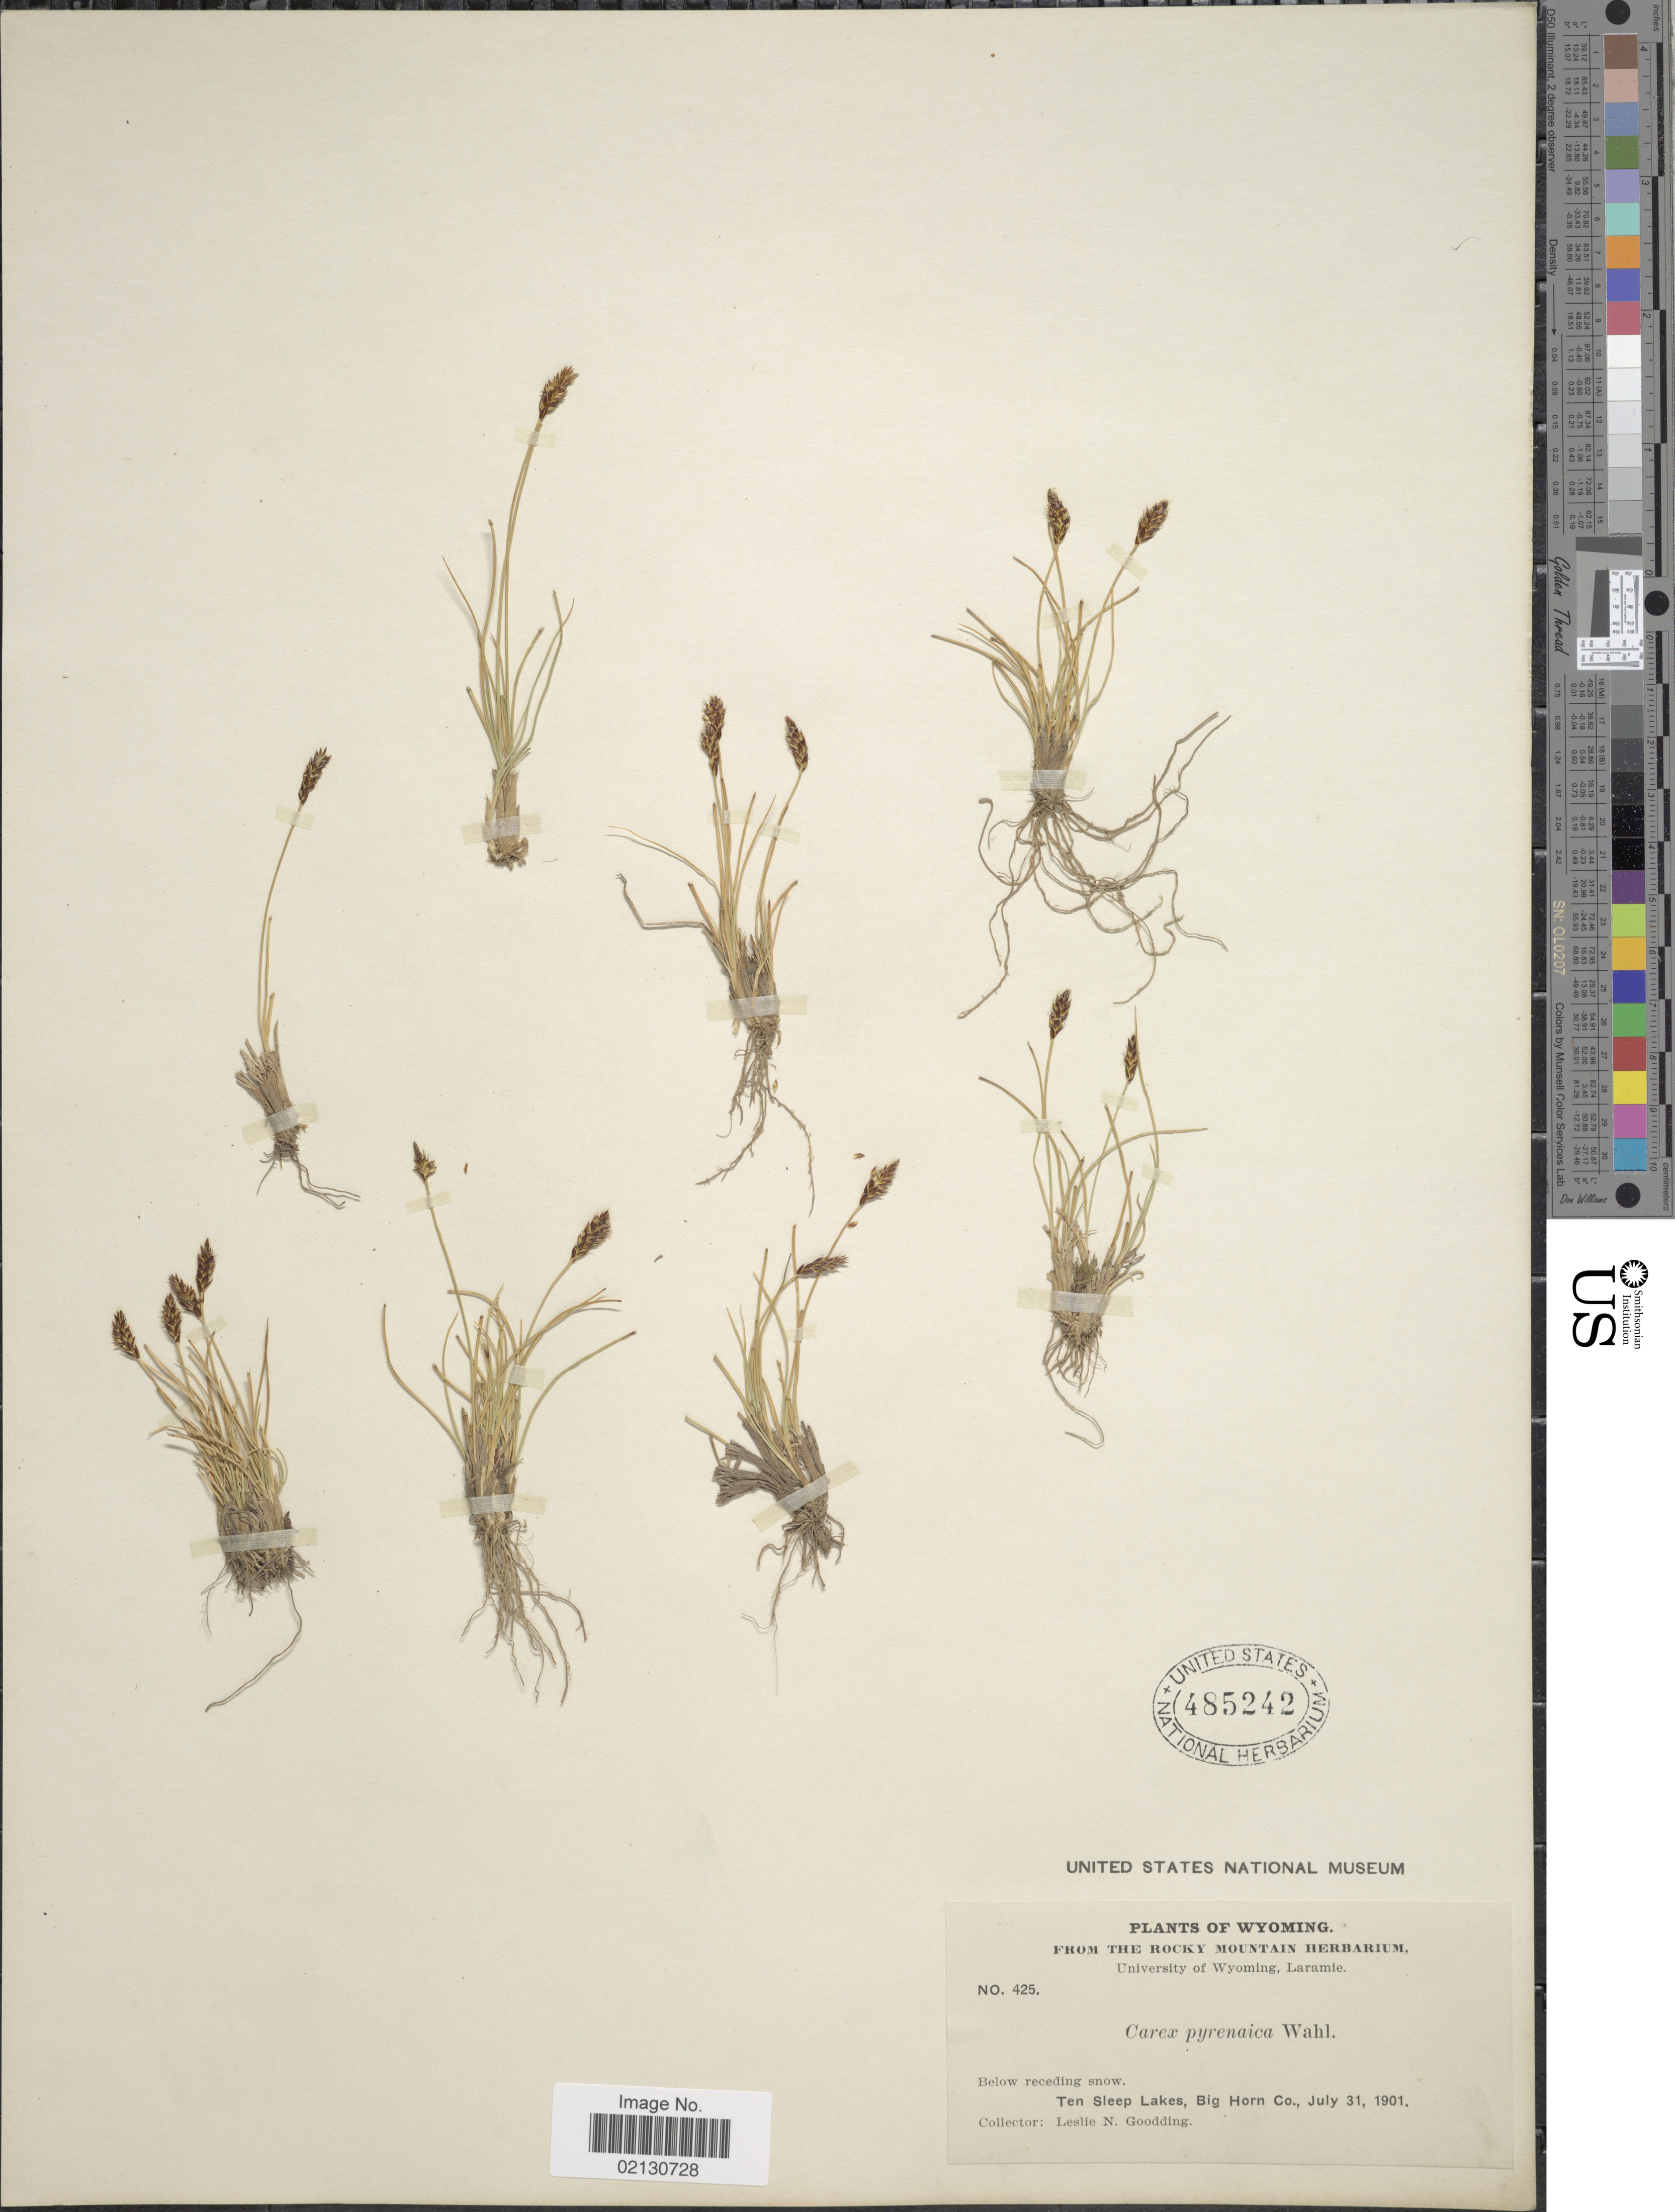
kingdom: Plantae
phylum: Tracheophyta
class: Liliopsida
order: Poales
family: Cyperaceae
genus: Carex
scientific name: Carex micropoda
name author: C.A. Mey.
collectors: L. N. Goodding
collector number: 425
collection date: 1901-07-31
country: United States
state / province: Wyoming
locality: Ten Sleep Lakes, Big Horn Co.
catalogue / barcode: US 485242